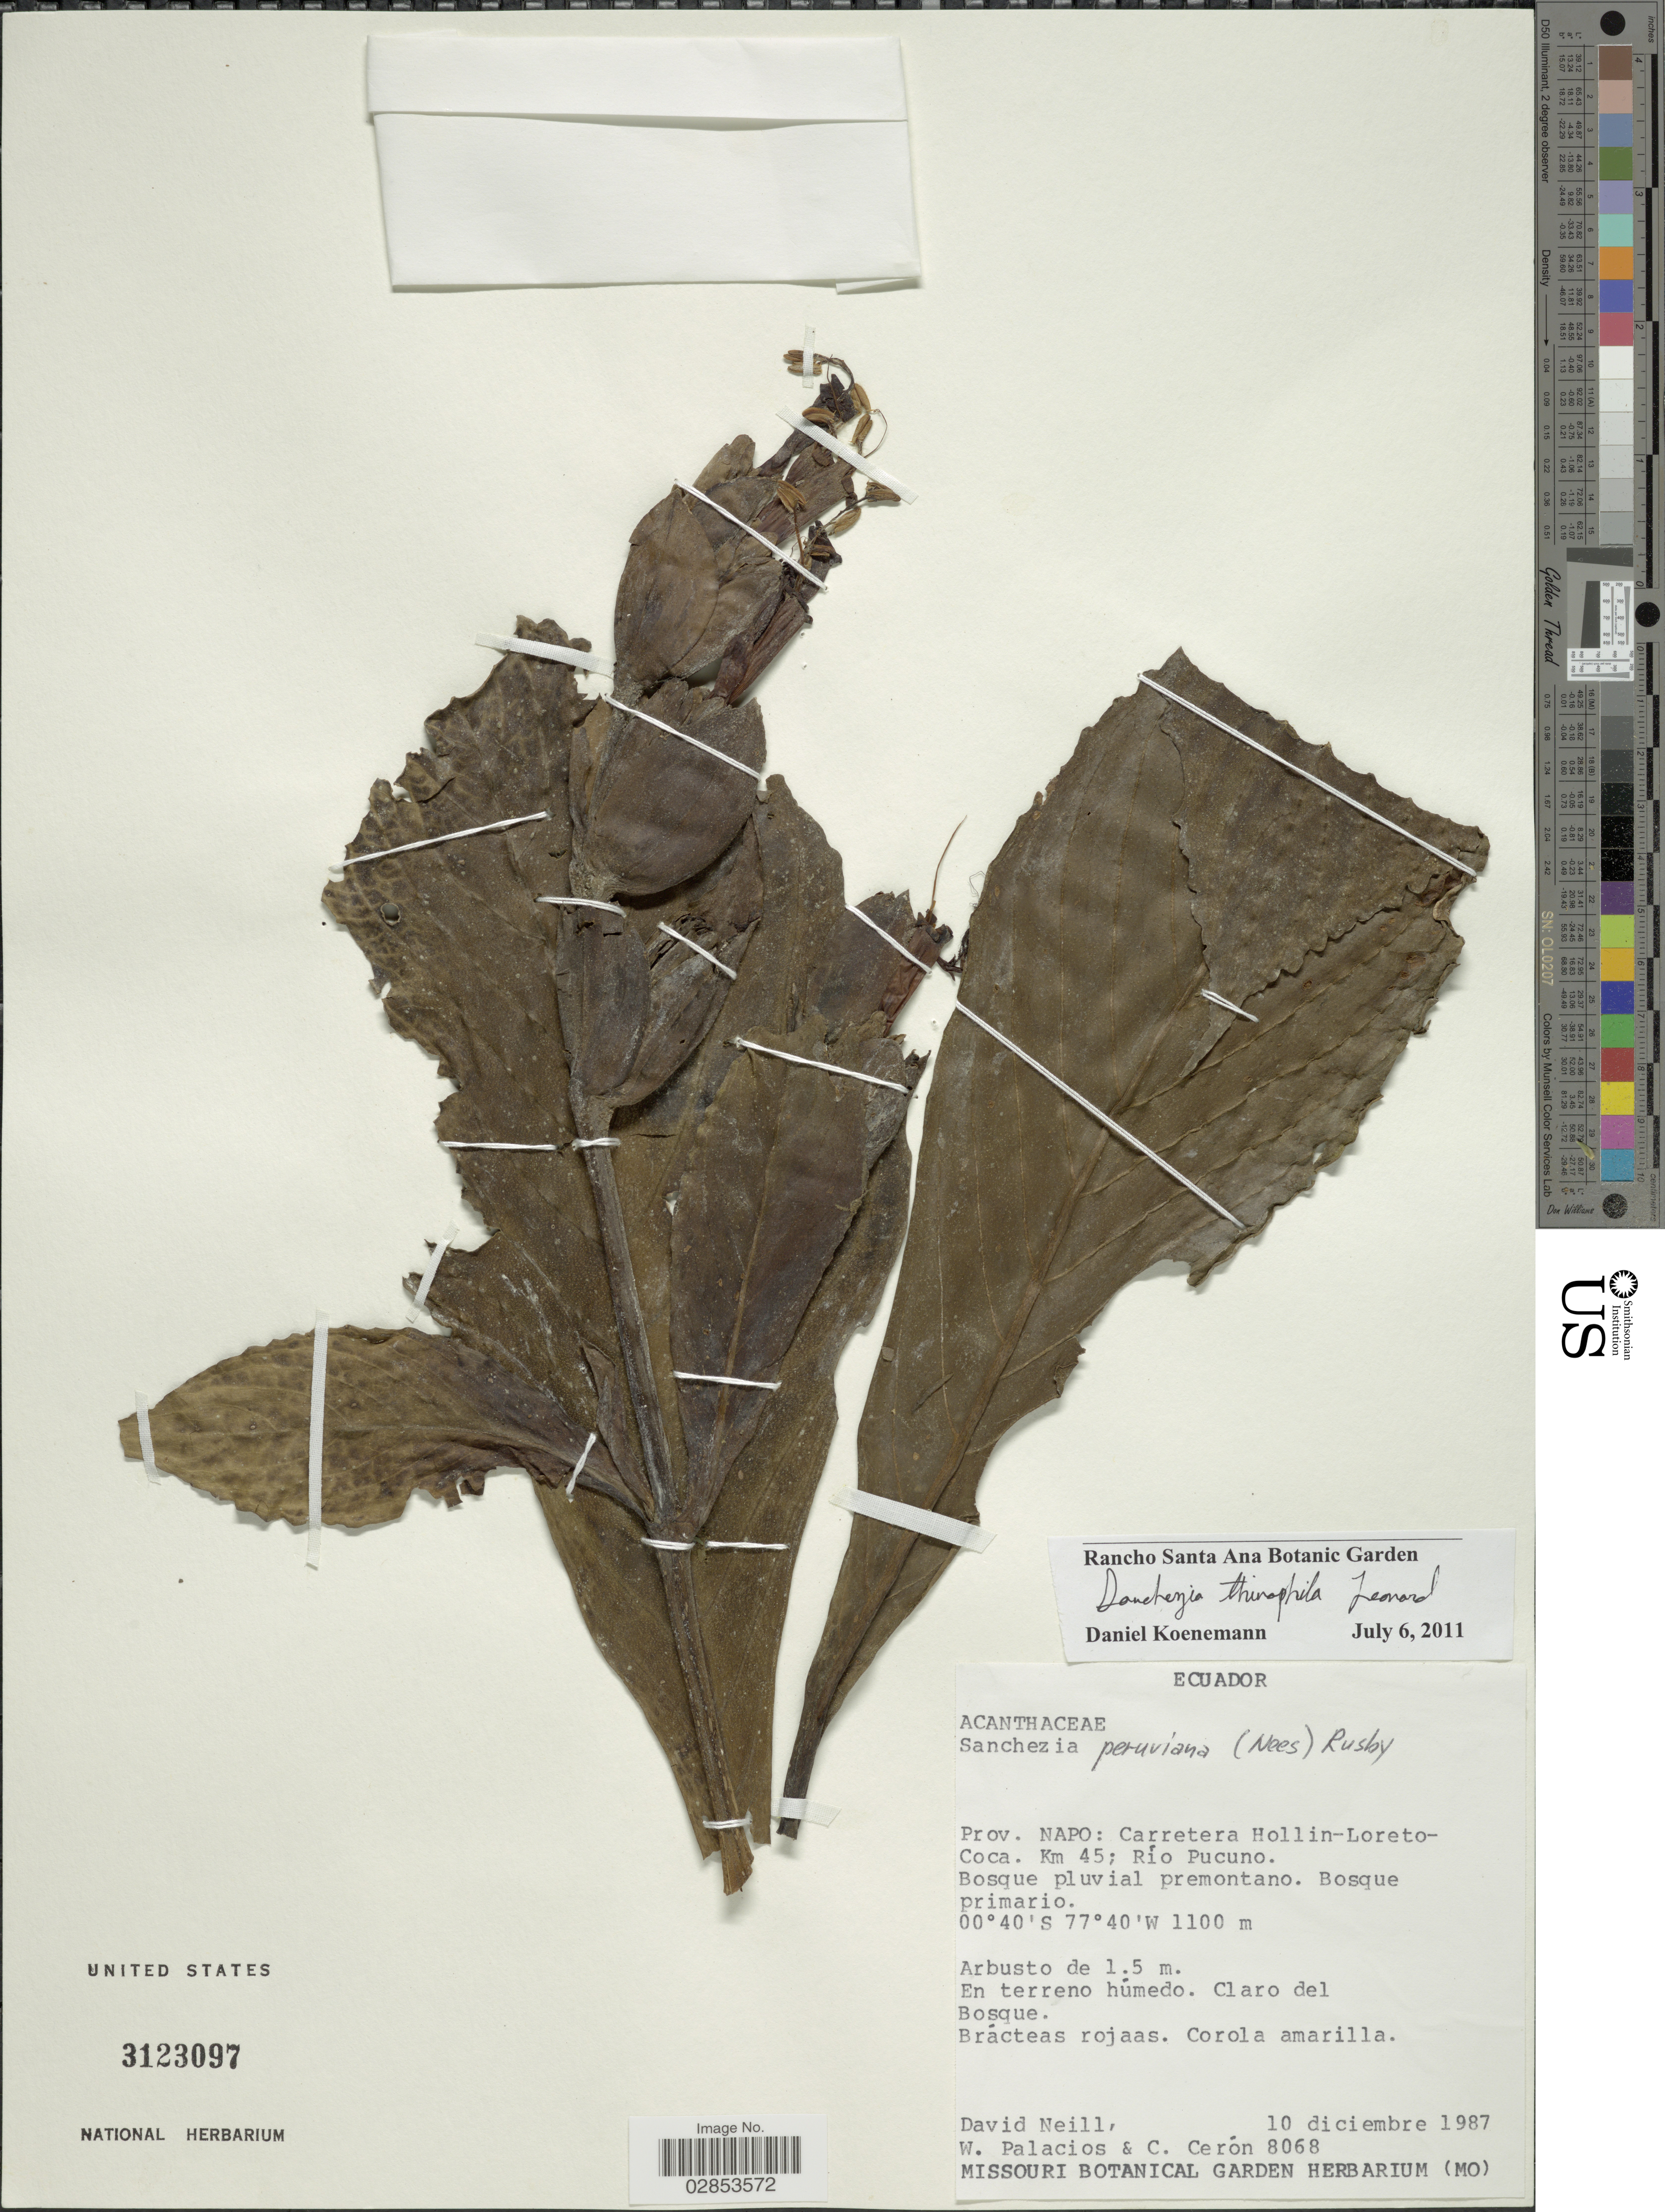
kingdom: Plantae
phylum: Tracheophyta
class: Magnoliopsida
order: Lamiales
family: Acanthaceae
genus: Sanchezia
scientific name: Sanchezia oblonga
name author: Ruiz & Pav.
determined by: Azevedo, Igor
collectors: D. Neill, W. Palacios & C. E. Cerón M.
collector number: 8068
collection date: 1987-12-10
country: Ecuador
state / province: Napo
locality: Carretera Hollin-Loreto-Coca. Km 45; Río Pucuno.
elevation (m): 1100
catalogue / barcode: US 3123097